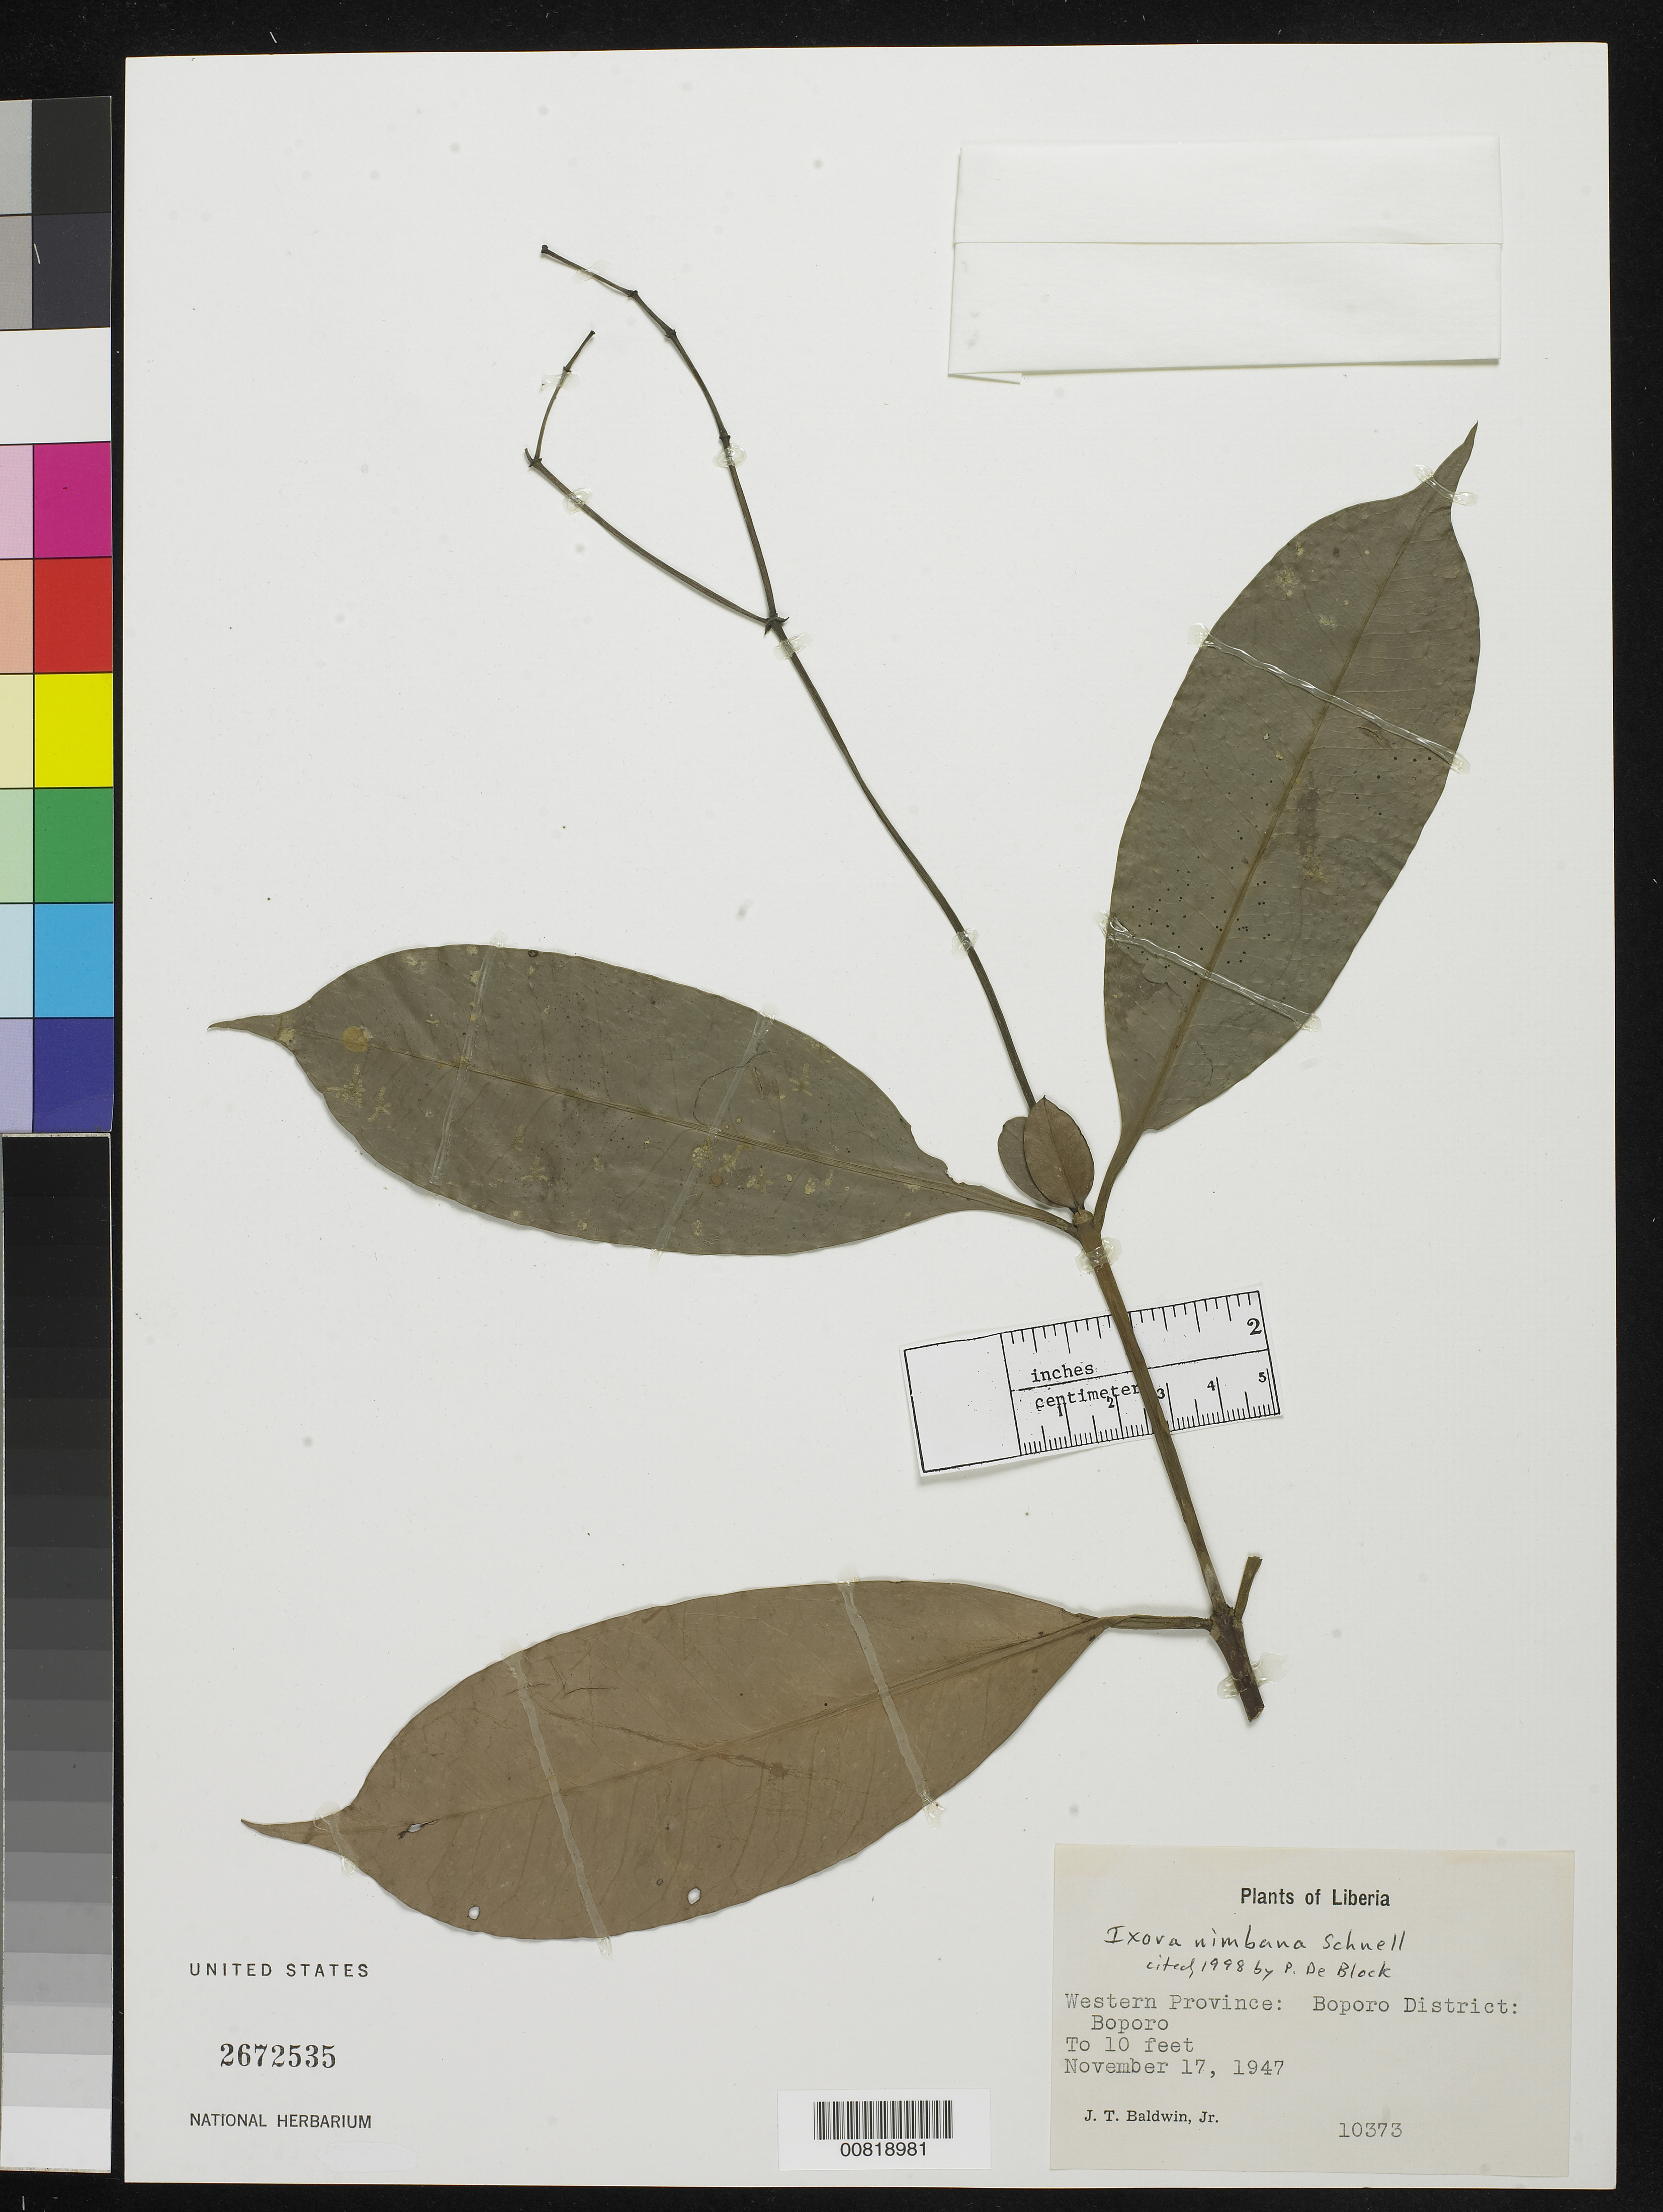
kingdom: Plantae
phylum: Tracheophyta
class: Magnoliopsida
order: Gentianales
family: Rubiaceae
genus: Ixora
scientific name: Ixora nimbana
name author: Schnell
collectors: J. T. Baldwin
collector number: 10373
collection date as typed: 17 Nov 1947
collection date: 1947-11-17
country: Liberia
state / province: Gbarpolu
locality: Western Province: Boporo District, Boporo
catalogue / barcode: US 2672535